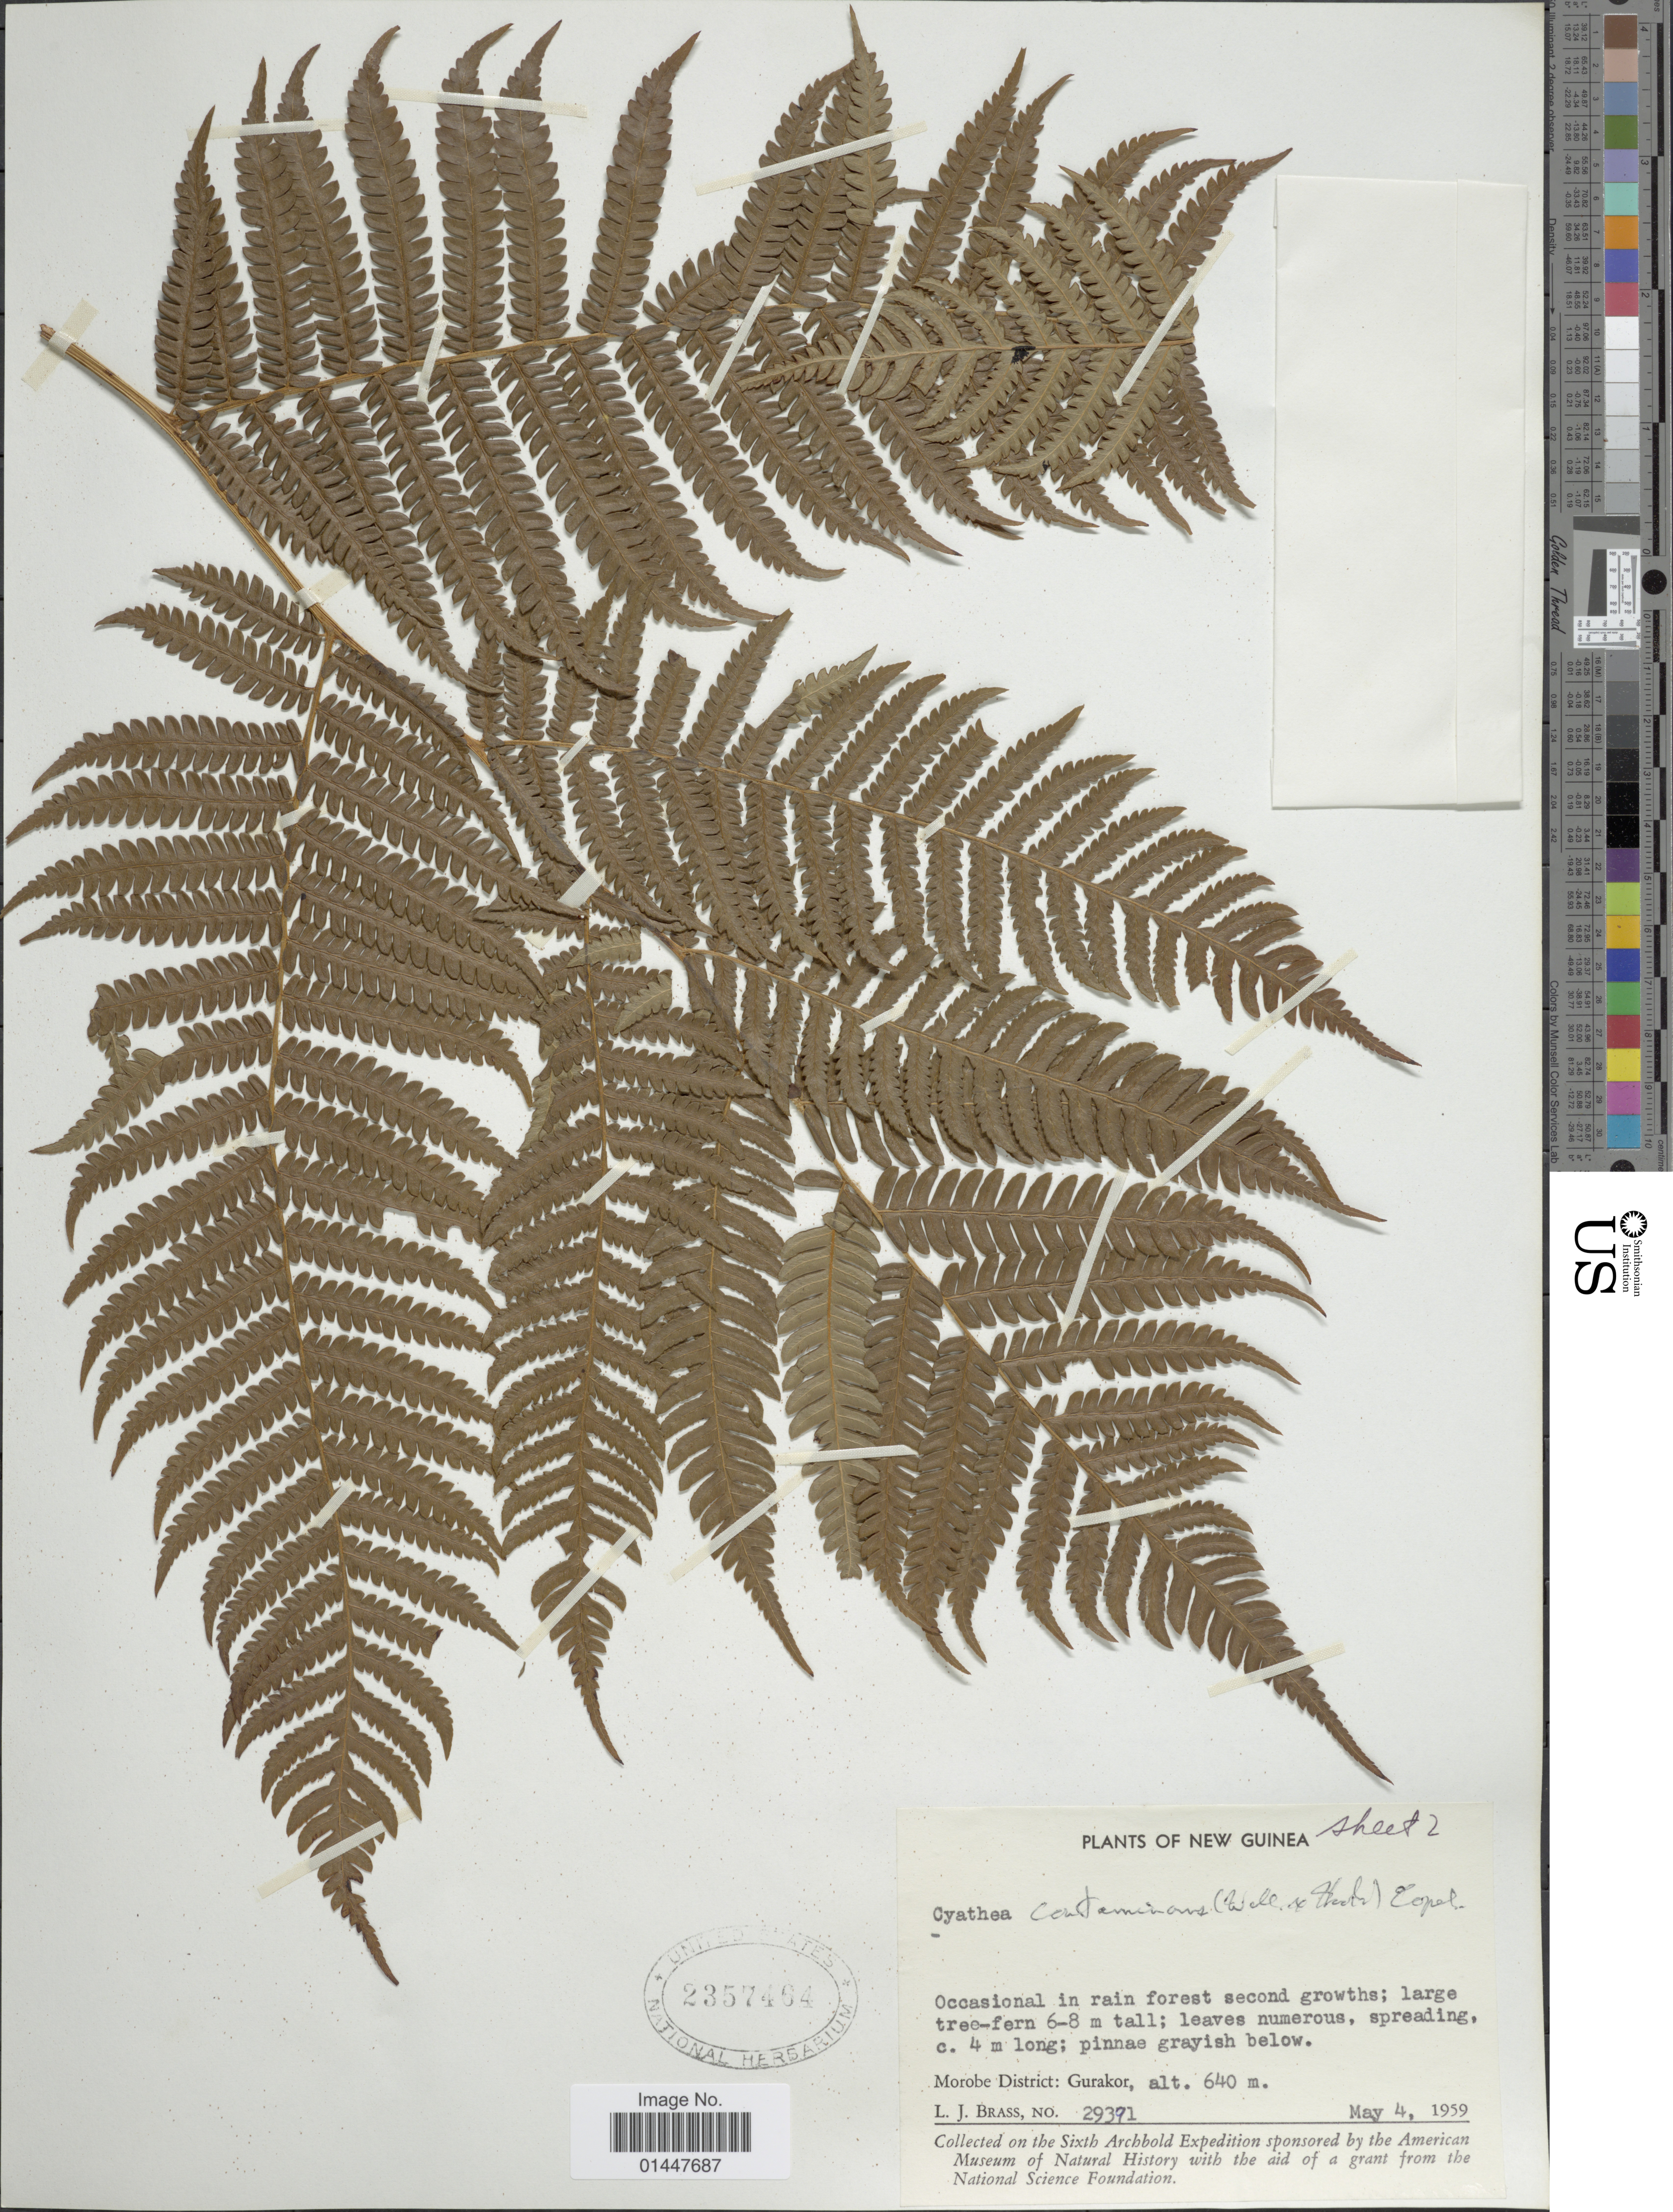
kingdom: Plantae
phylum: Tracheophyta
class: Polypodiopsida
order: Cyatheales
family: Cyatheaceae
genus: Sphaeropteris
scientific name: Sphaeropteris glauca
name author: (Blume) R.M. Tryon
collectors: L. J. Brass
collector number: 29391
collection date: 1959-05-04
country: Papua New Guinea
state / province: Morobe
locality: New Guinea. Morobe dDistrict: Gurakor. Occasional in rain forest second growth.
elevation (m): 640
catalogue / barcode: US 2357464